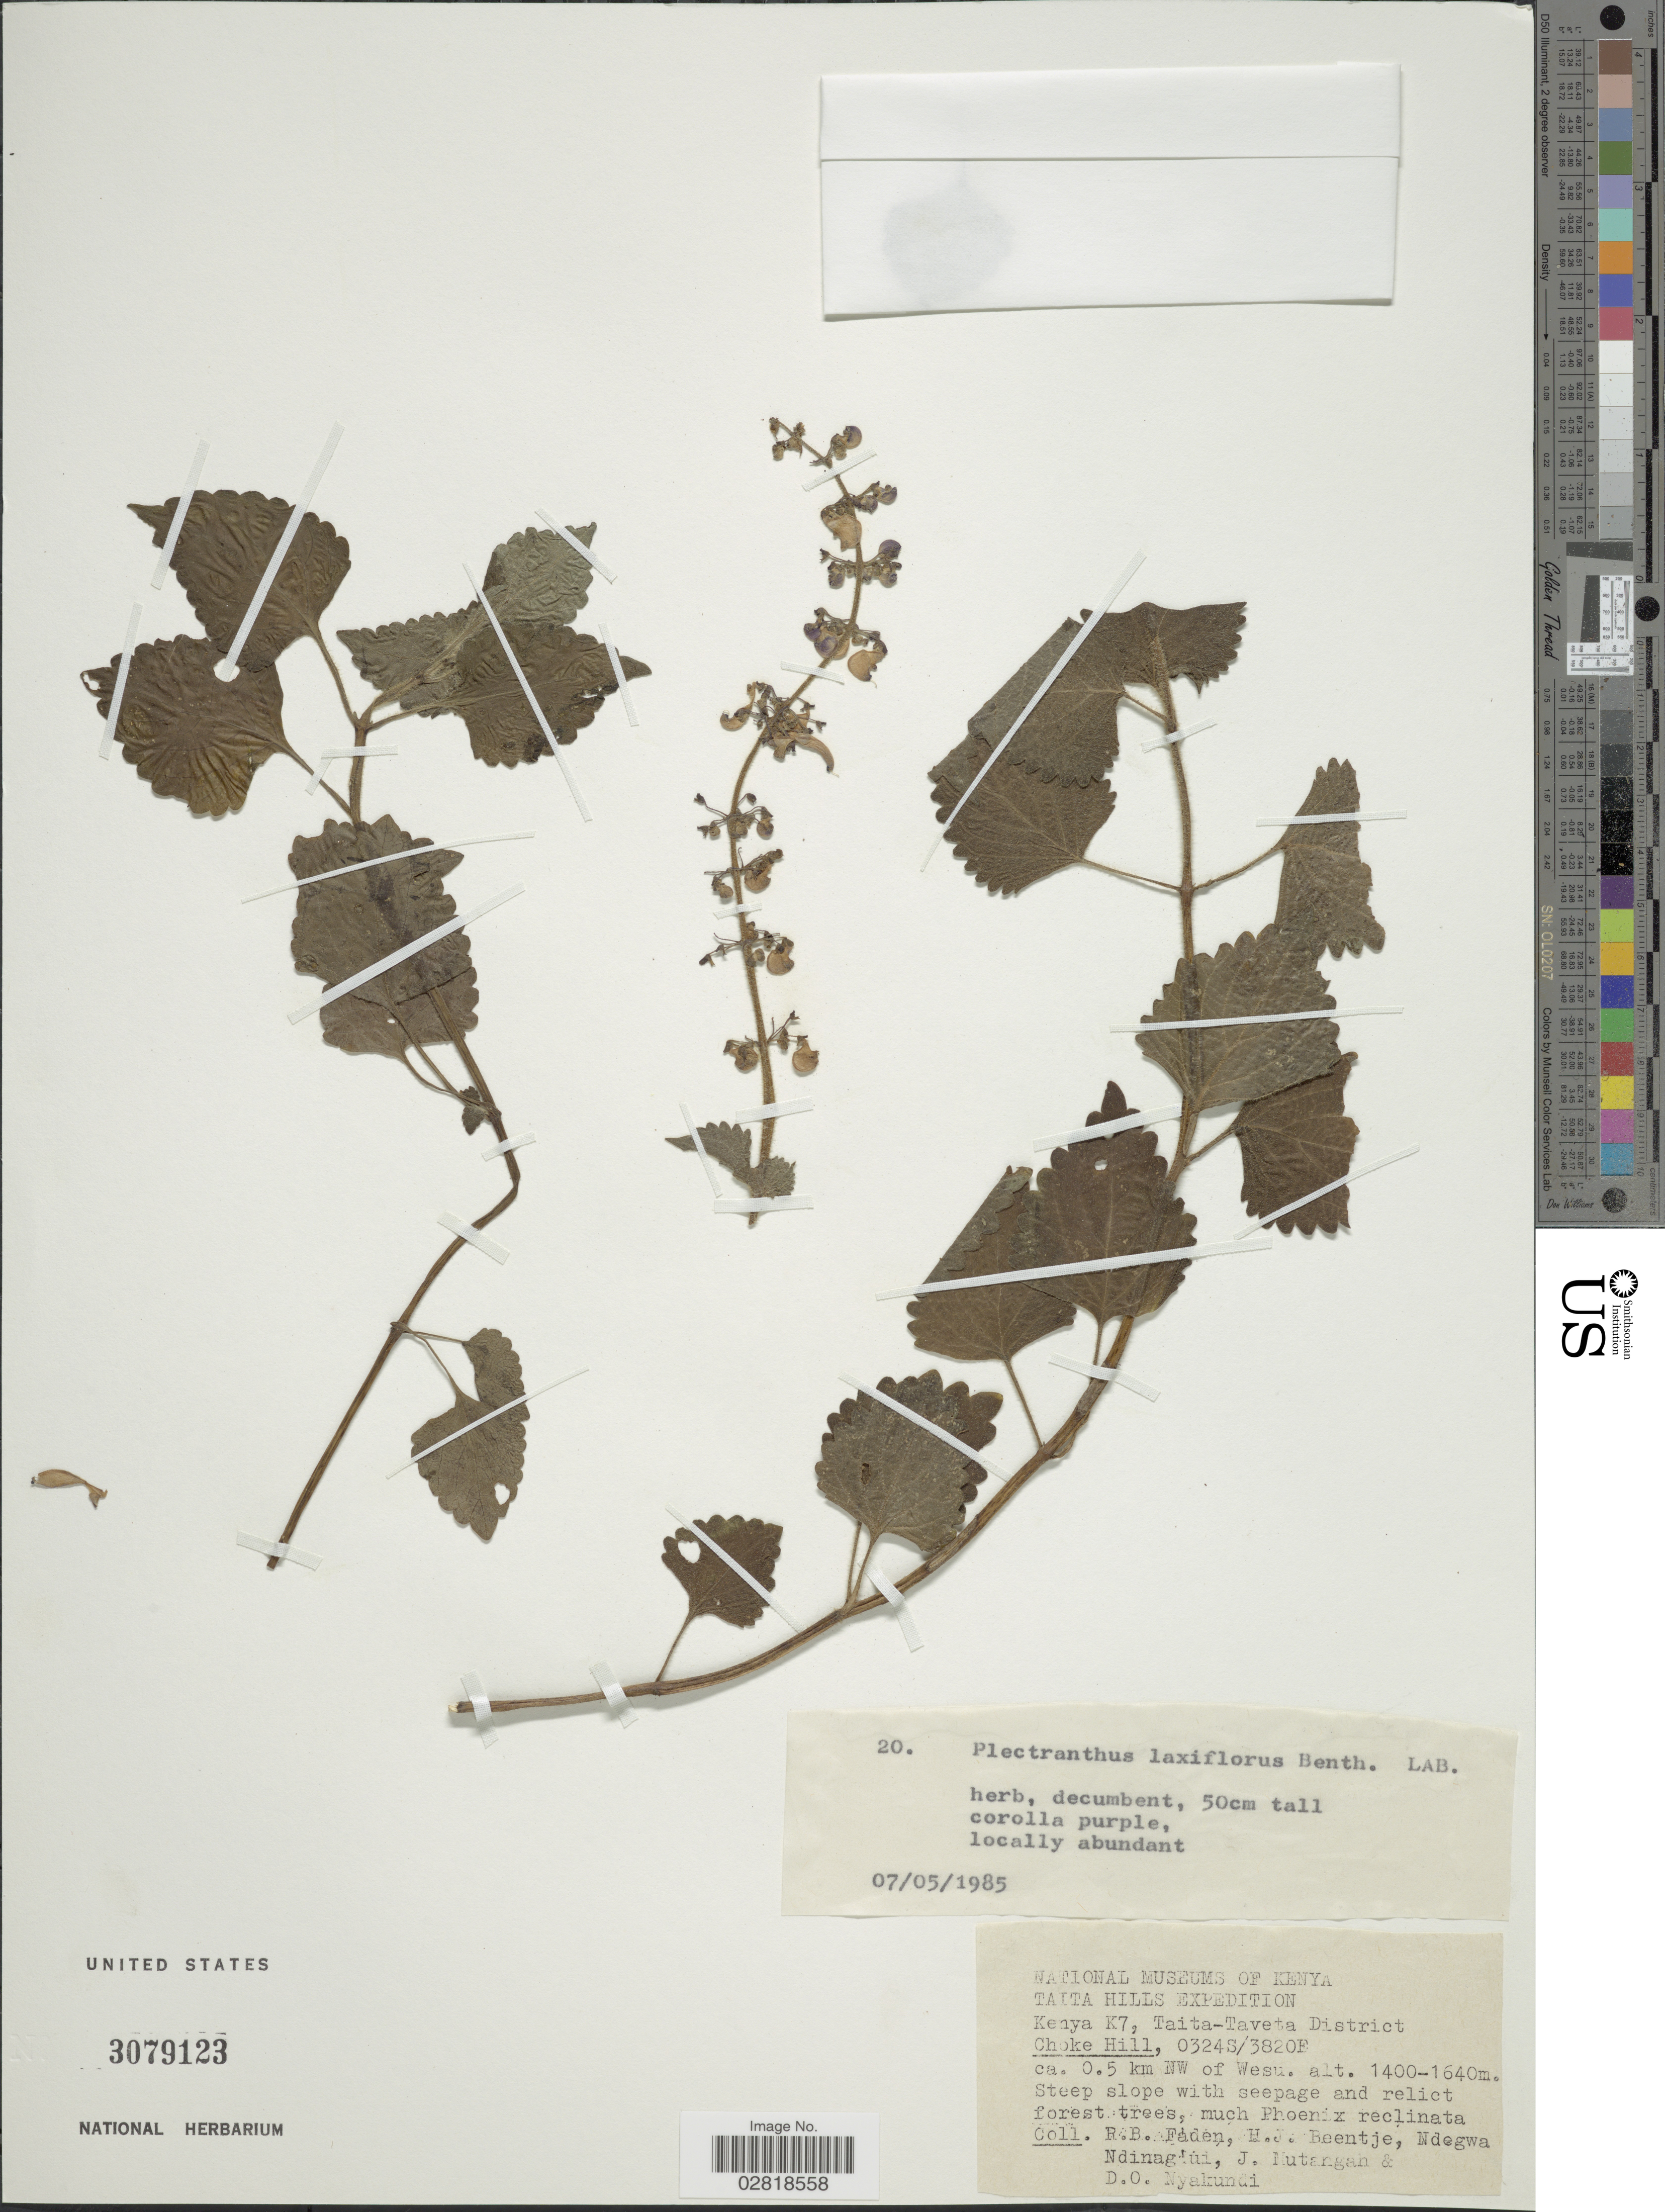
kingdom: Plantae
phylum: Tracheophyta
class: Magnoliopsida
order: Lamiales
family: Lamiaceae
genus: Plectranthus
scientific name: Plectranthus laxiflorus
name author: Benth.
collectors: R. B. Faden, H. J. Beentje, N. Ndinag'ui, J. Mutangah & D. Nyakundi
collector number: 20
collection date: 1985-05-07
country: Kenya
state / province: Taita Taveta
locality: Taita Hills. K7, Taita-Taveta District. Choke Hill, ca. 0.5 km NW of Wesu.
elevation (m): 1400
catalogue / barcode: US 3079123